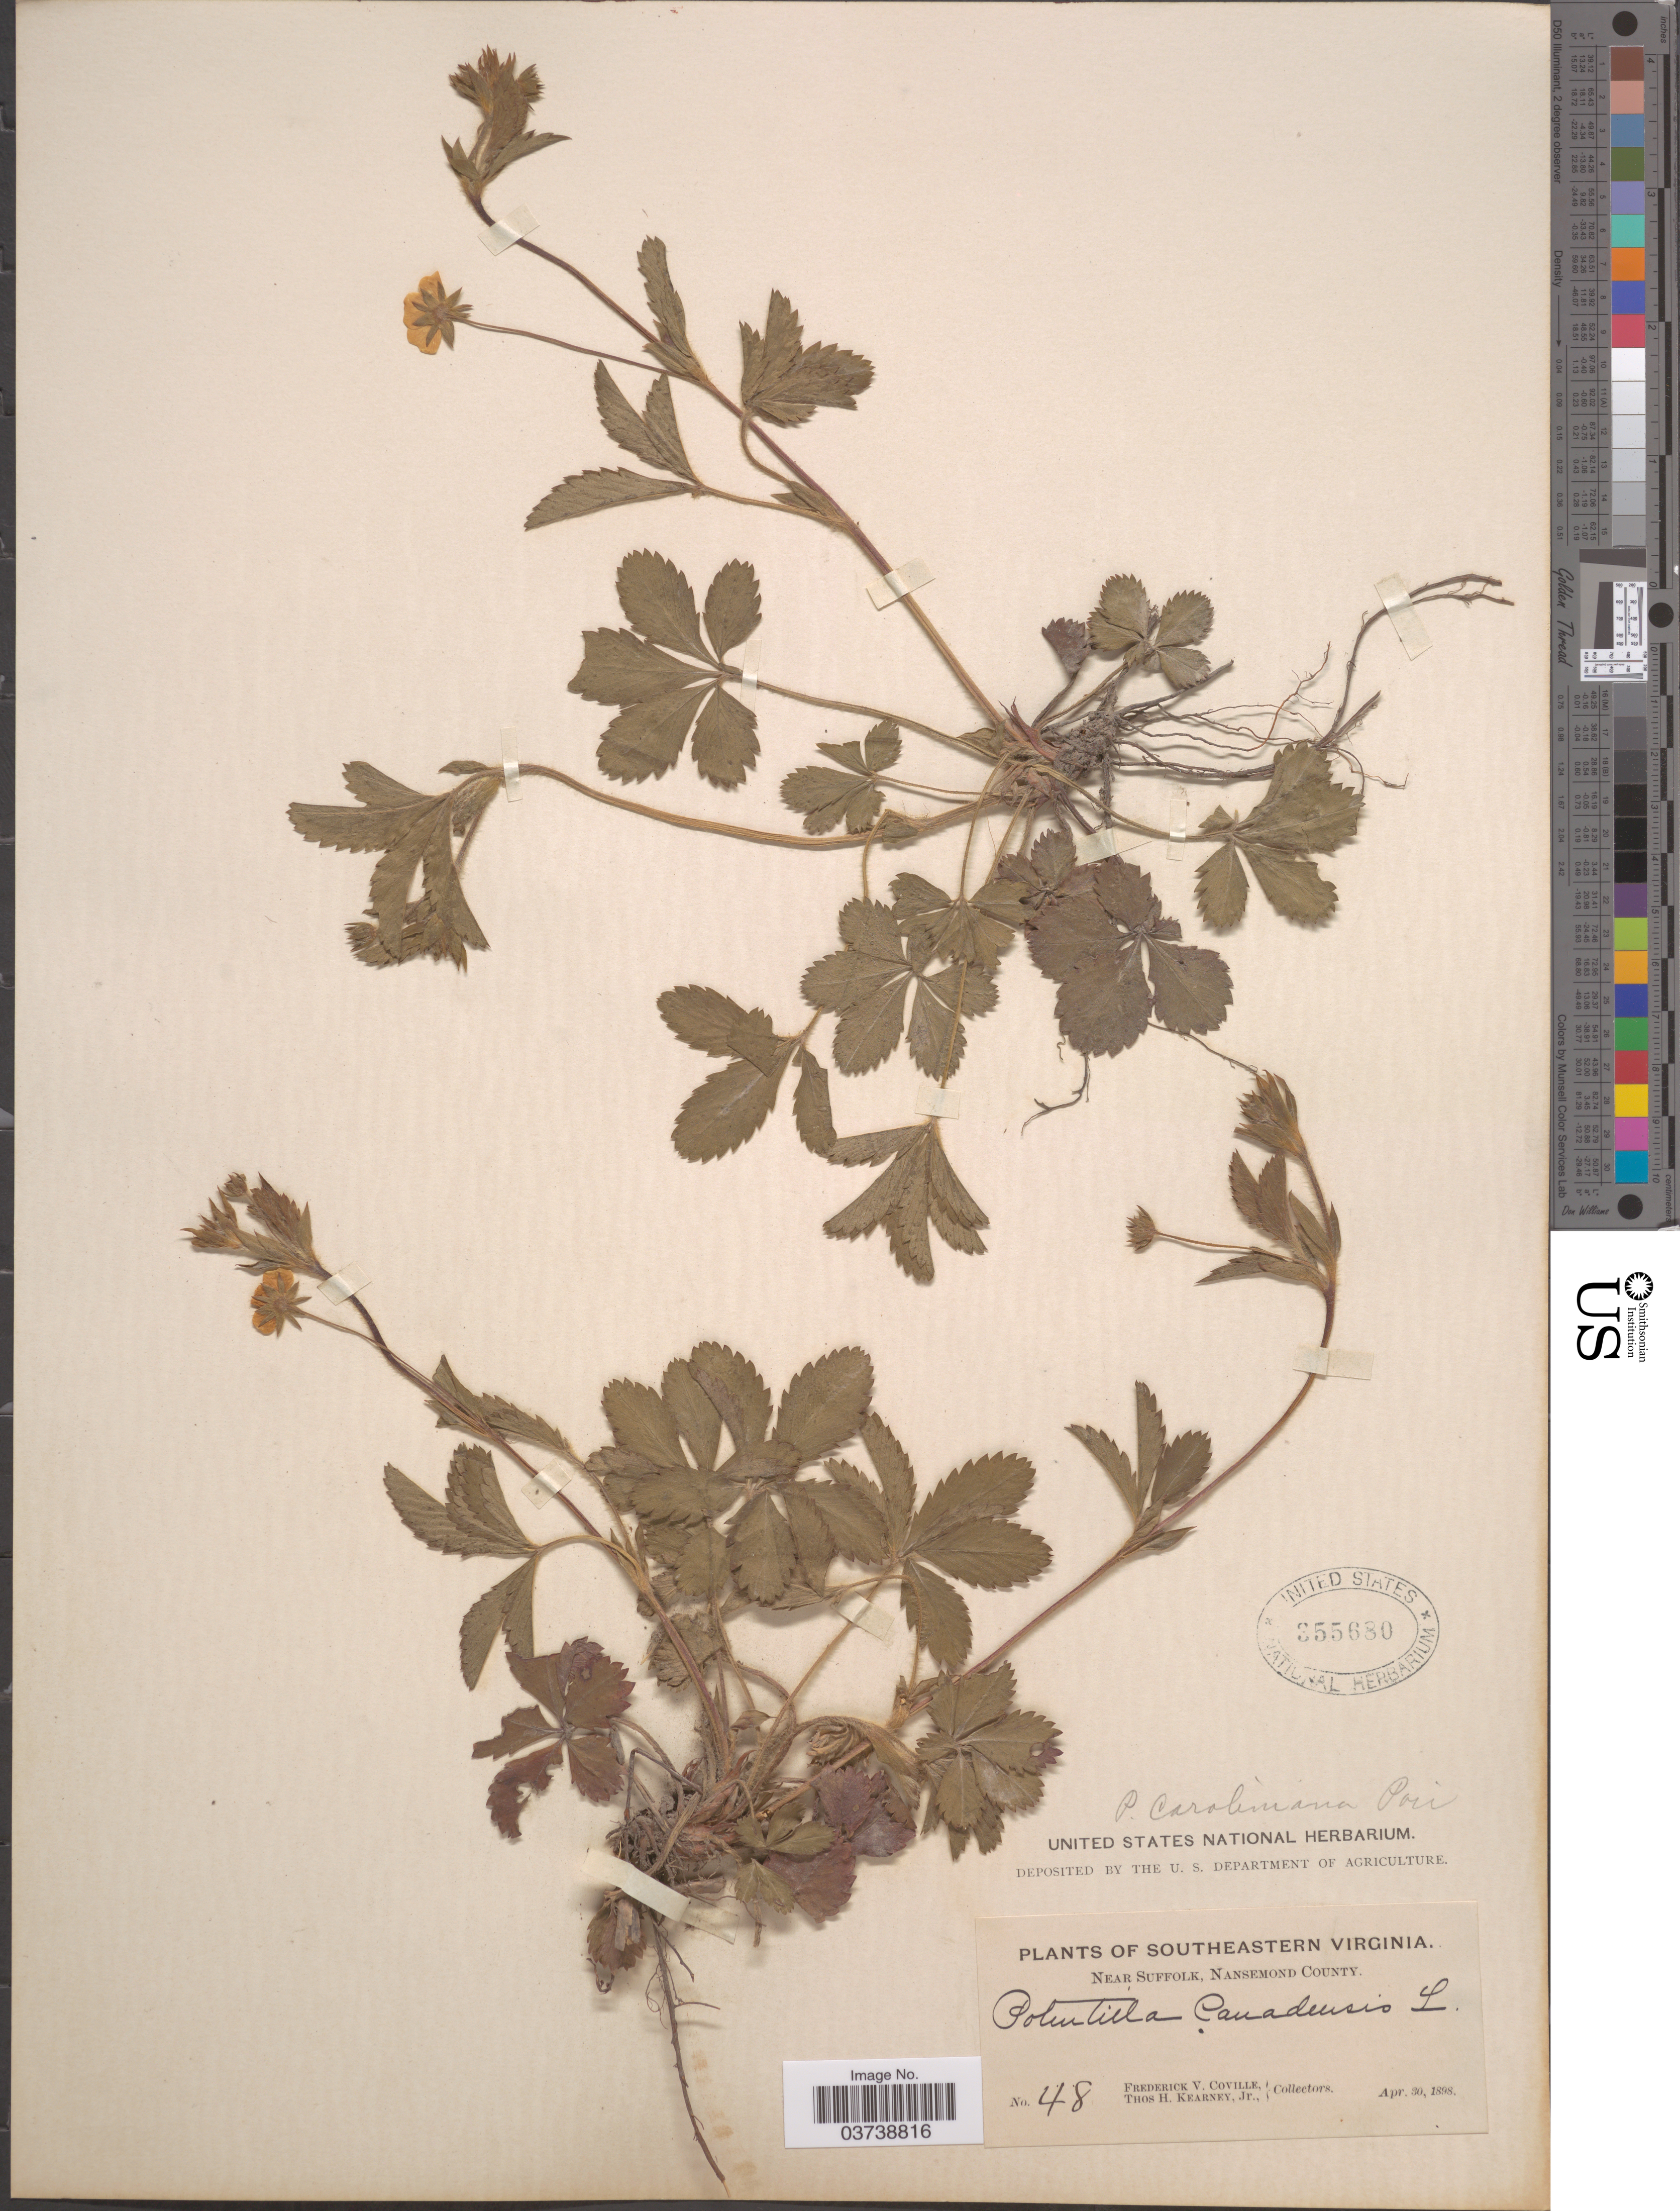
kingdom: Plantae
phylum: Tracheophyta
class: Magnoliopsida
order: Rosales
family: Rosaceae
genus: Potentilla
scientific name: Potentilla caroliniana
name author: Poir.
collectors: F. V. Coville & T. H. Kearney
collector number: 48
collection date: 1898-04-30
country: United States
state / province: Virginia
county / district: City of Suffolk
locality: Southeastern Virginia. Near Suffolk, Nansemond County.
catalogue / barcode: US 355680